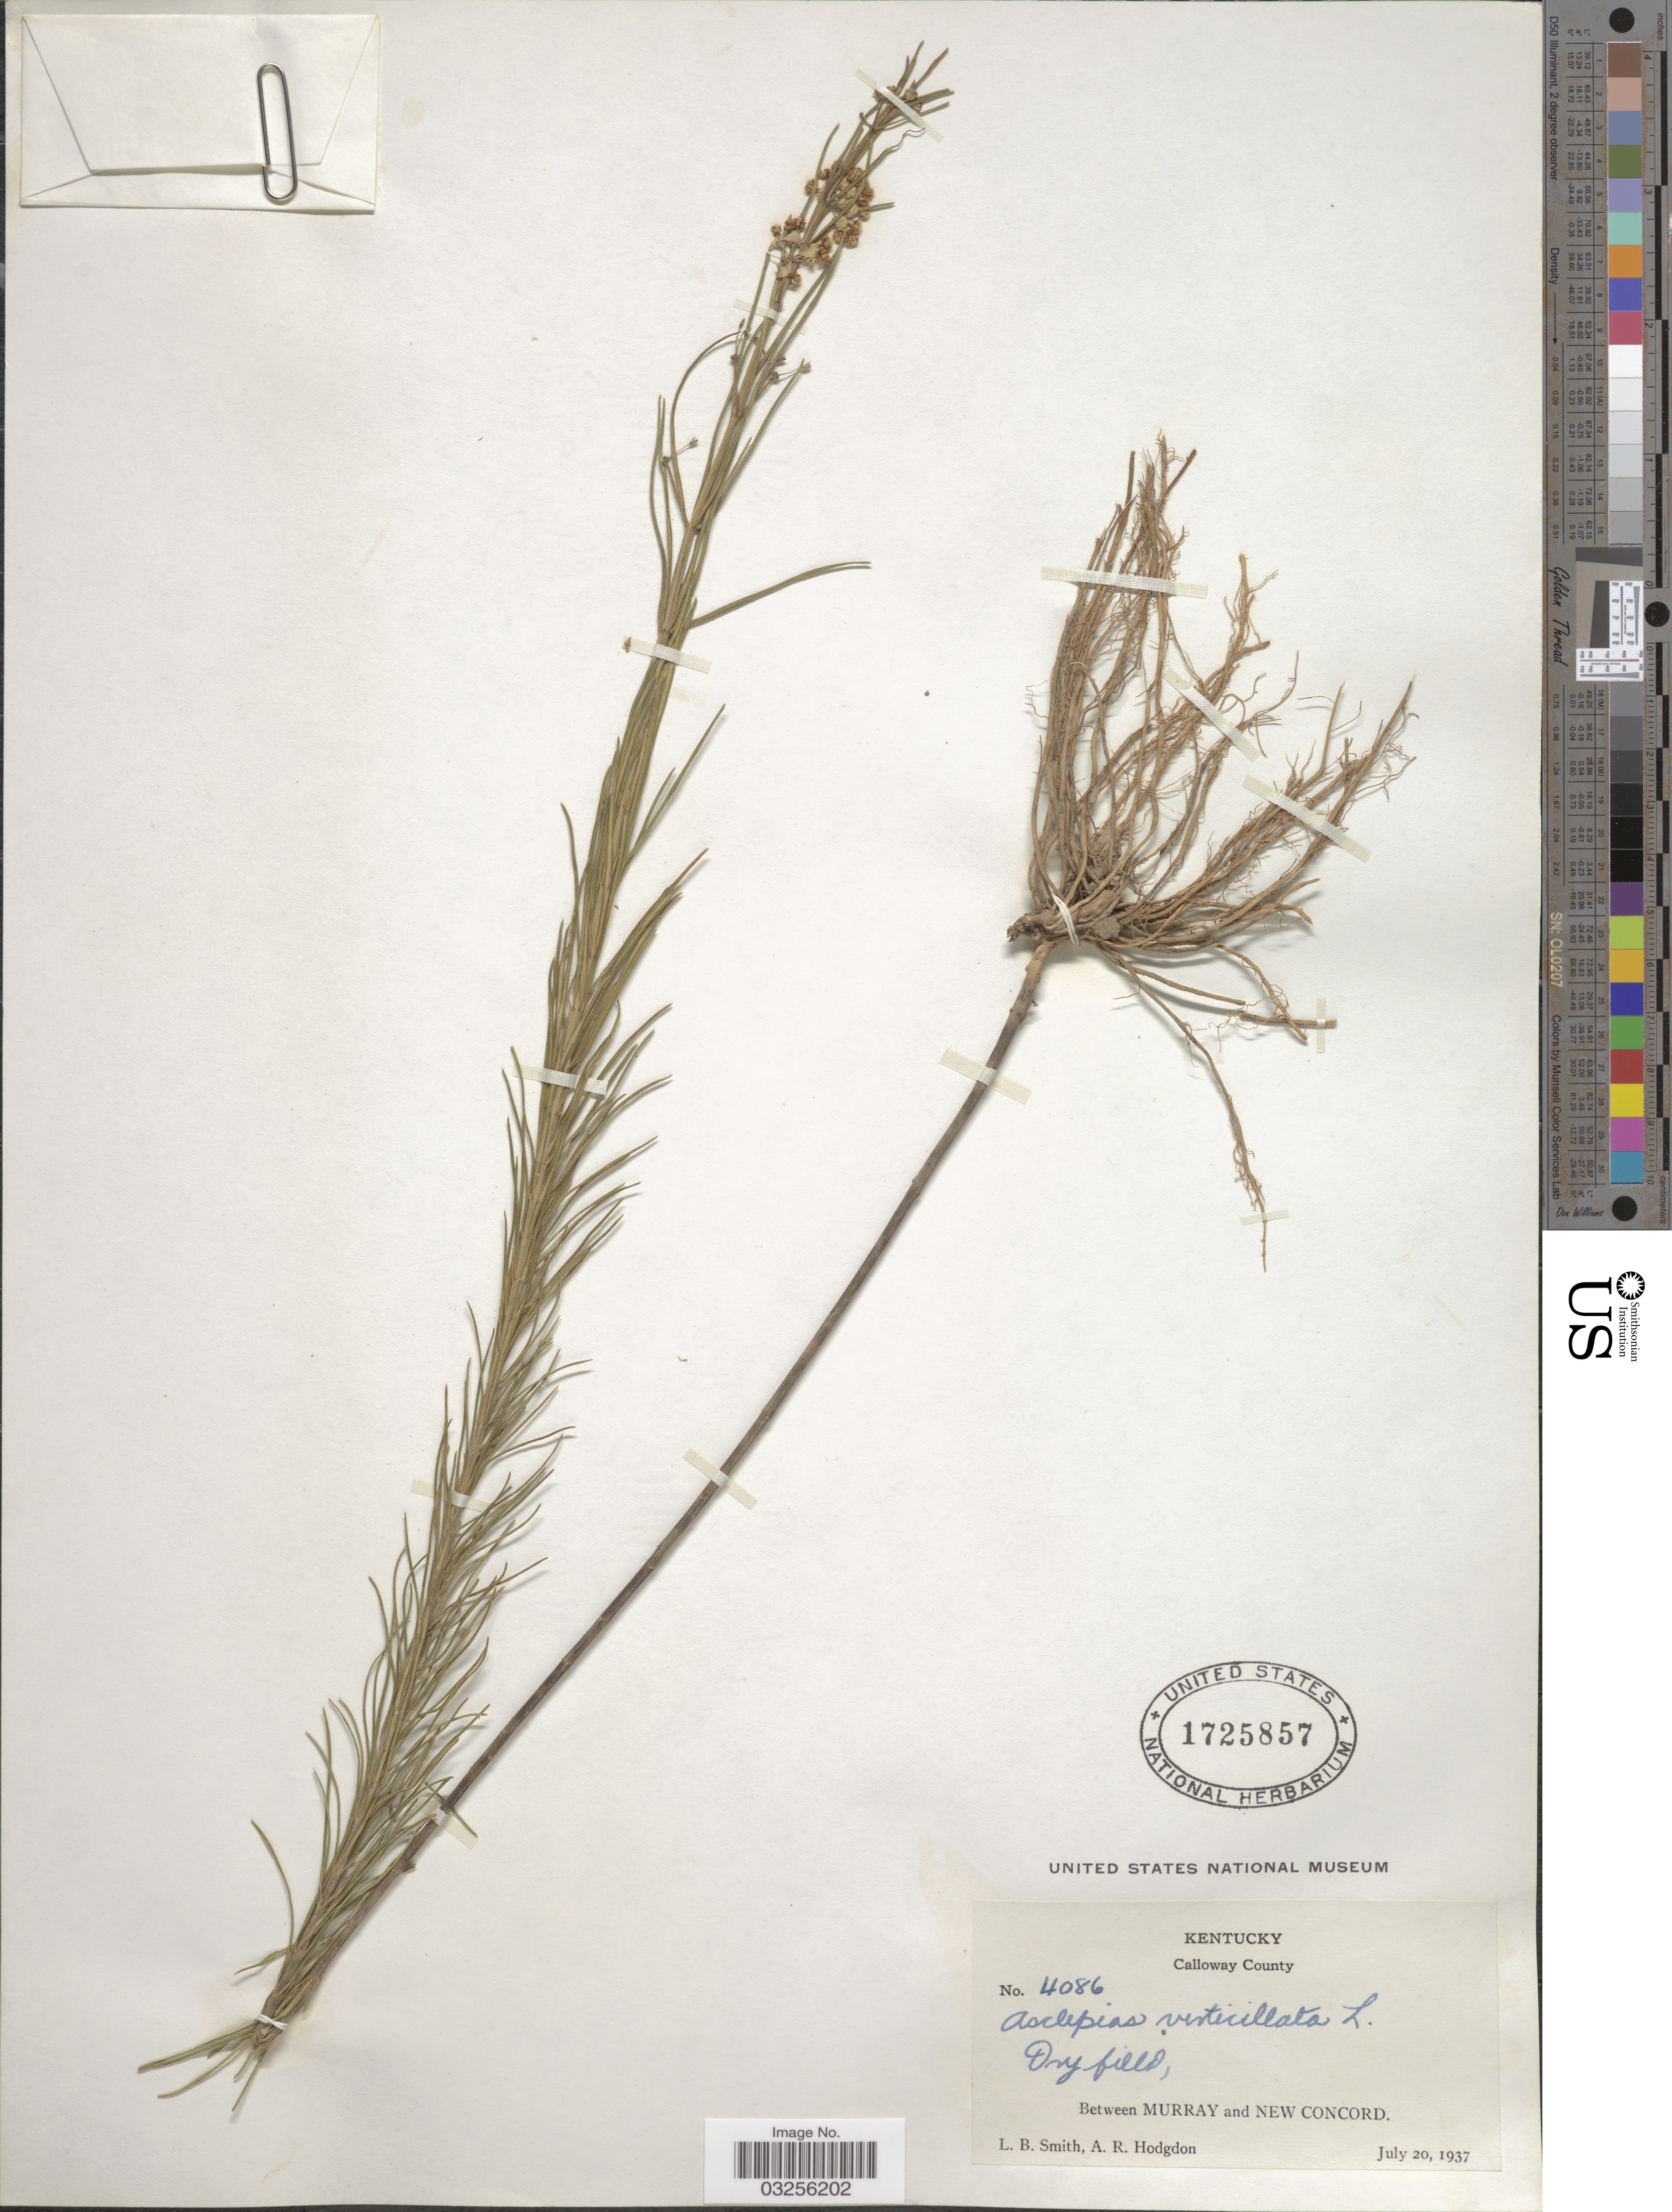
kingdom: Plantae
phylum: Tracheophyta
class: Magnoliopsida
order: Gentianales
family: Apocynaceae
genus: Asclepias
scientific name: Asclepias verticillata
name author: L.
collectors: L. Smith & A. R. Hodgdon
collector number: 4086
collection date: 1937-07-20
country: United States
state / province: Kentucky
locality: Calloway County. Dry field, Between Murray and New Concord.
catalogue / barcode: US 1725857